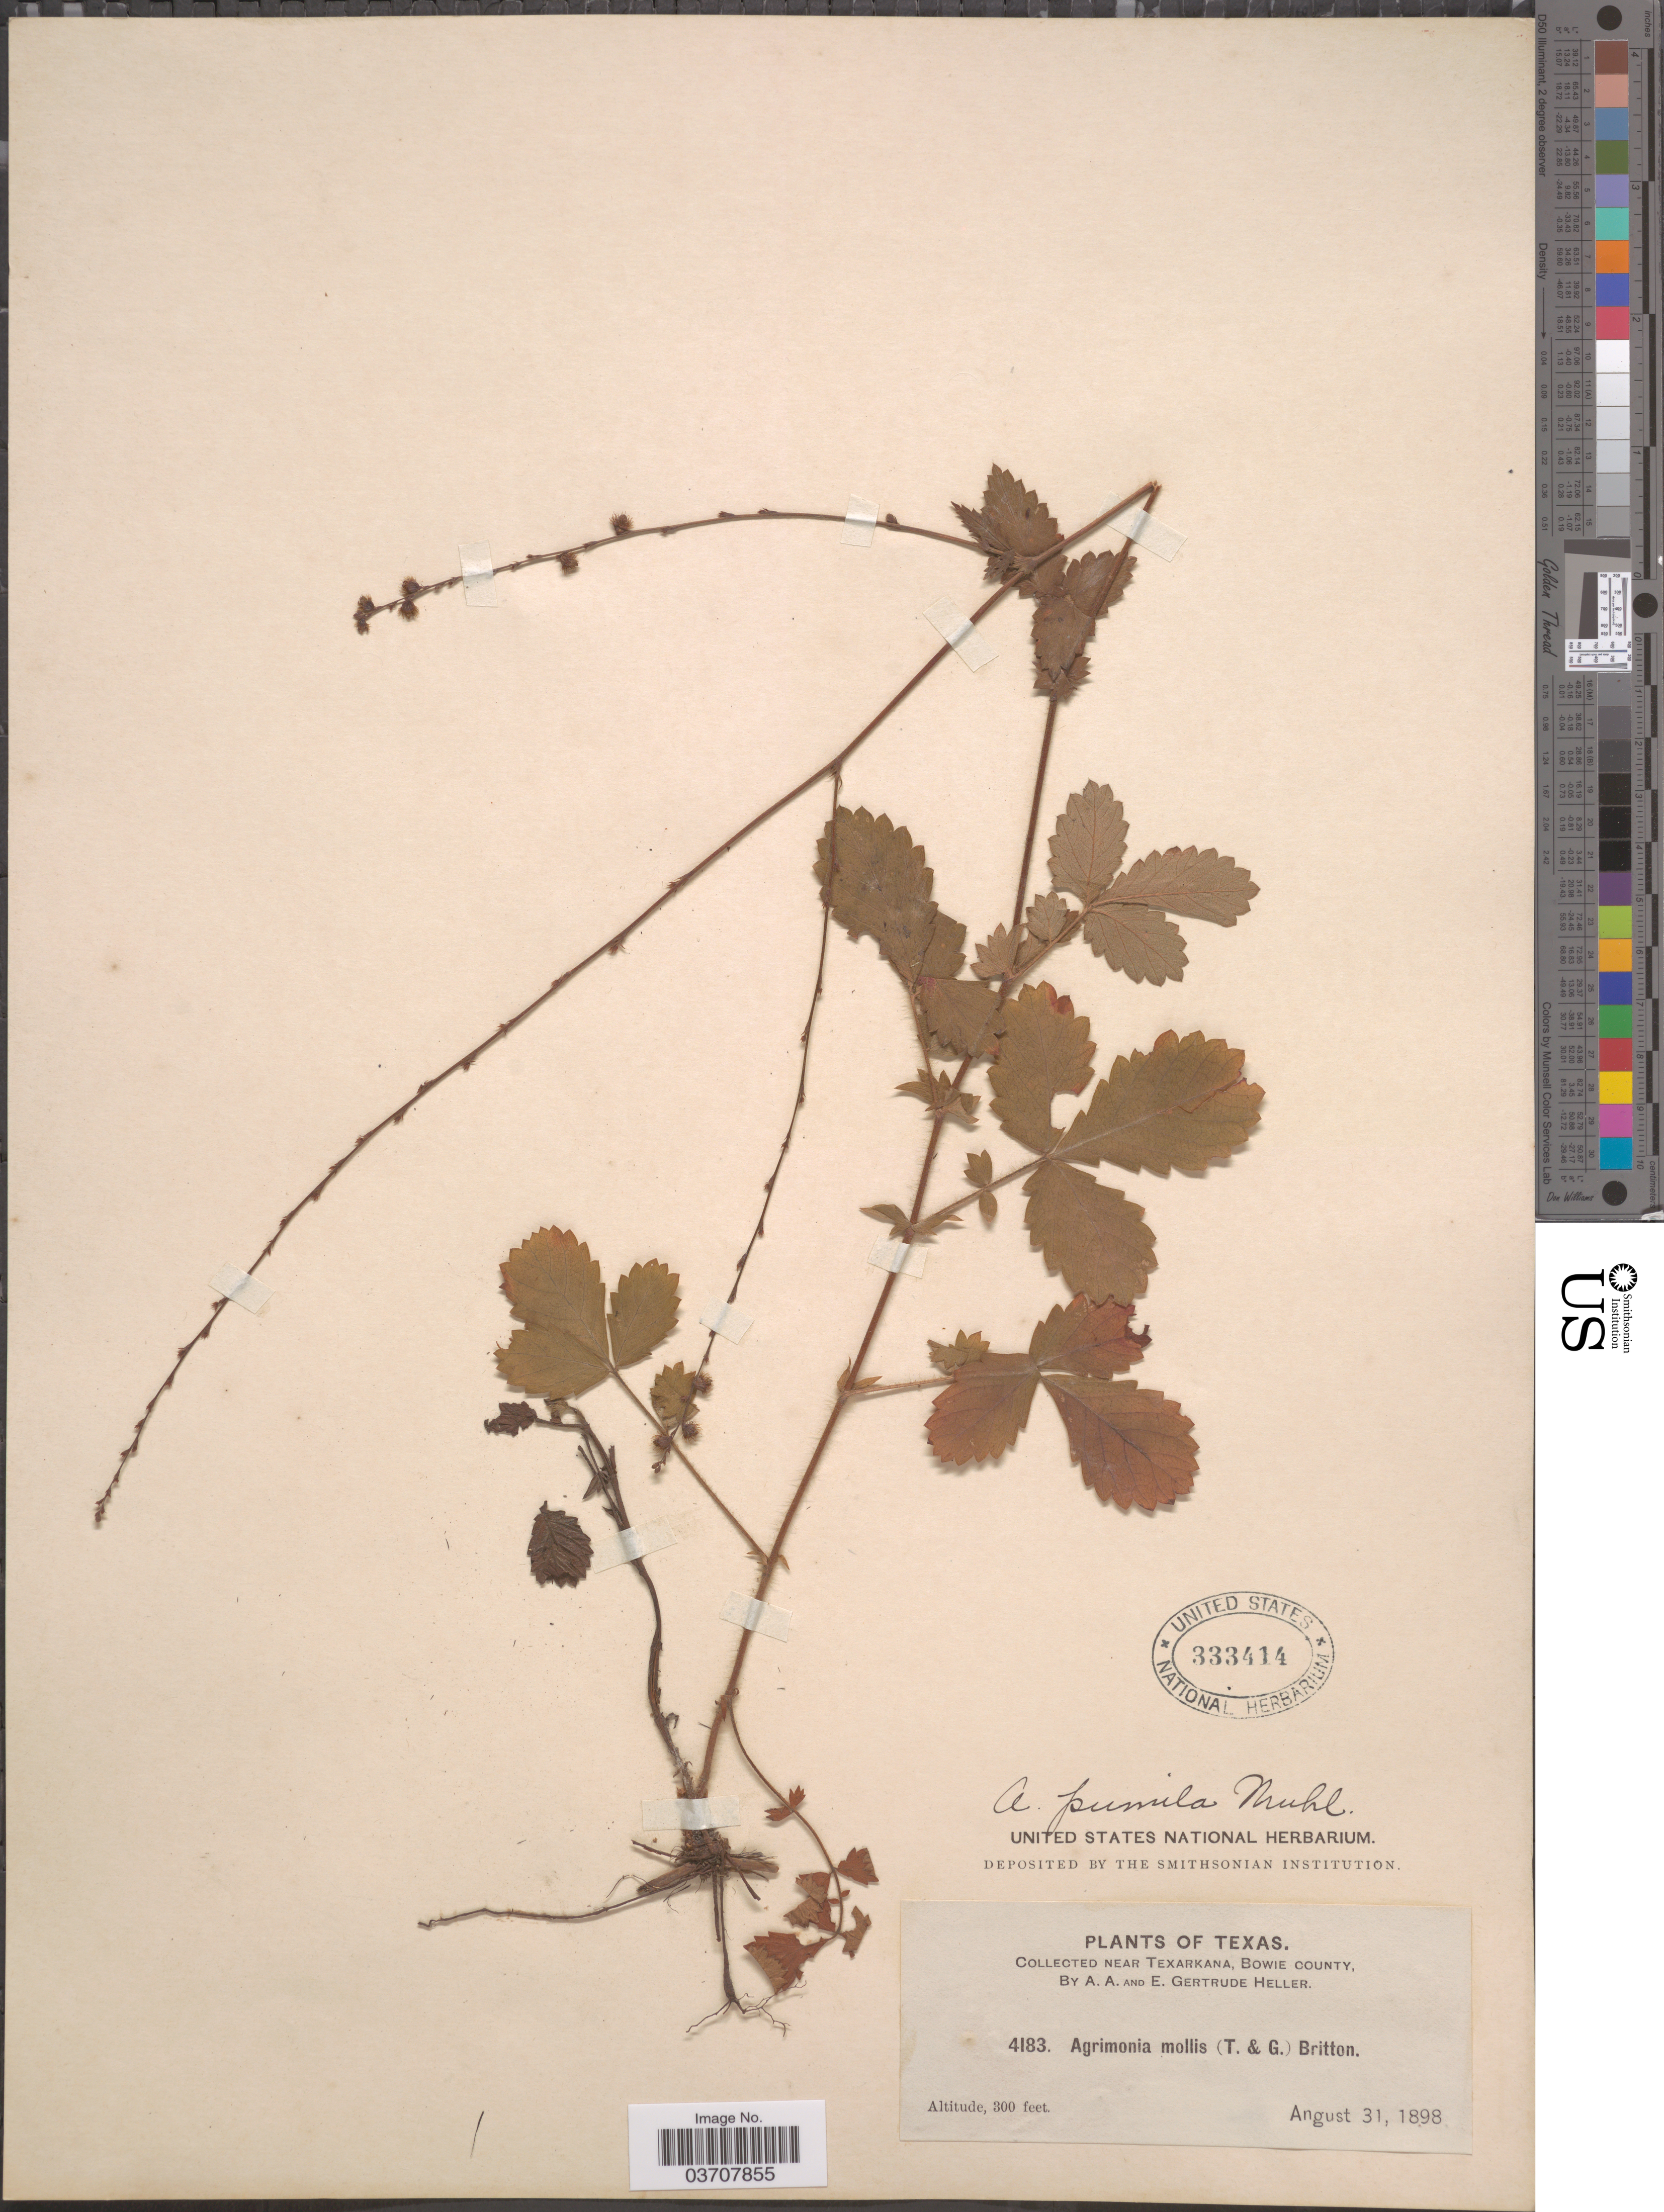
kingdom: Plantae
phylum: Tracheophyta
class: Magnoliopsida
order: Rosales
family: Rosaceae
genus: Agrimonia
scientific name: Agrimonia pubescens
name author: Wallr.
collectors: A. A. Heller & E. G. Heller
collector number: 4183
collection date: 1898-08-31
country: United States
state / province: Texas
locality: Near Texarkana, Bowie County.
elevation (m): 91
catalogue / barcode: US 333414